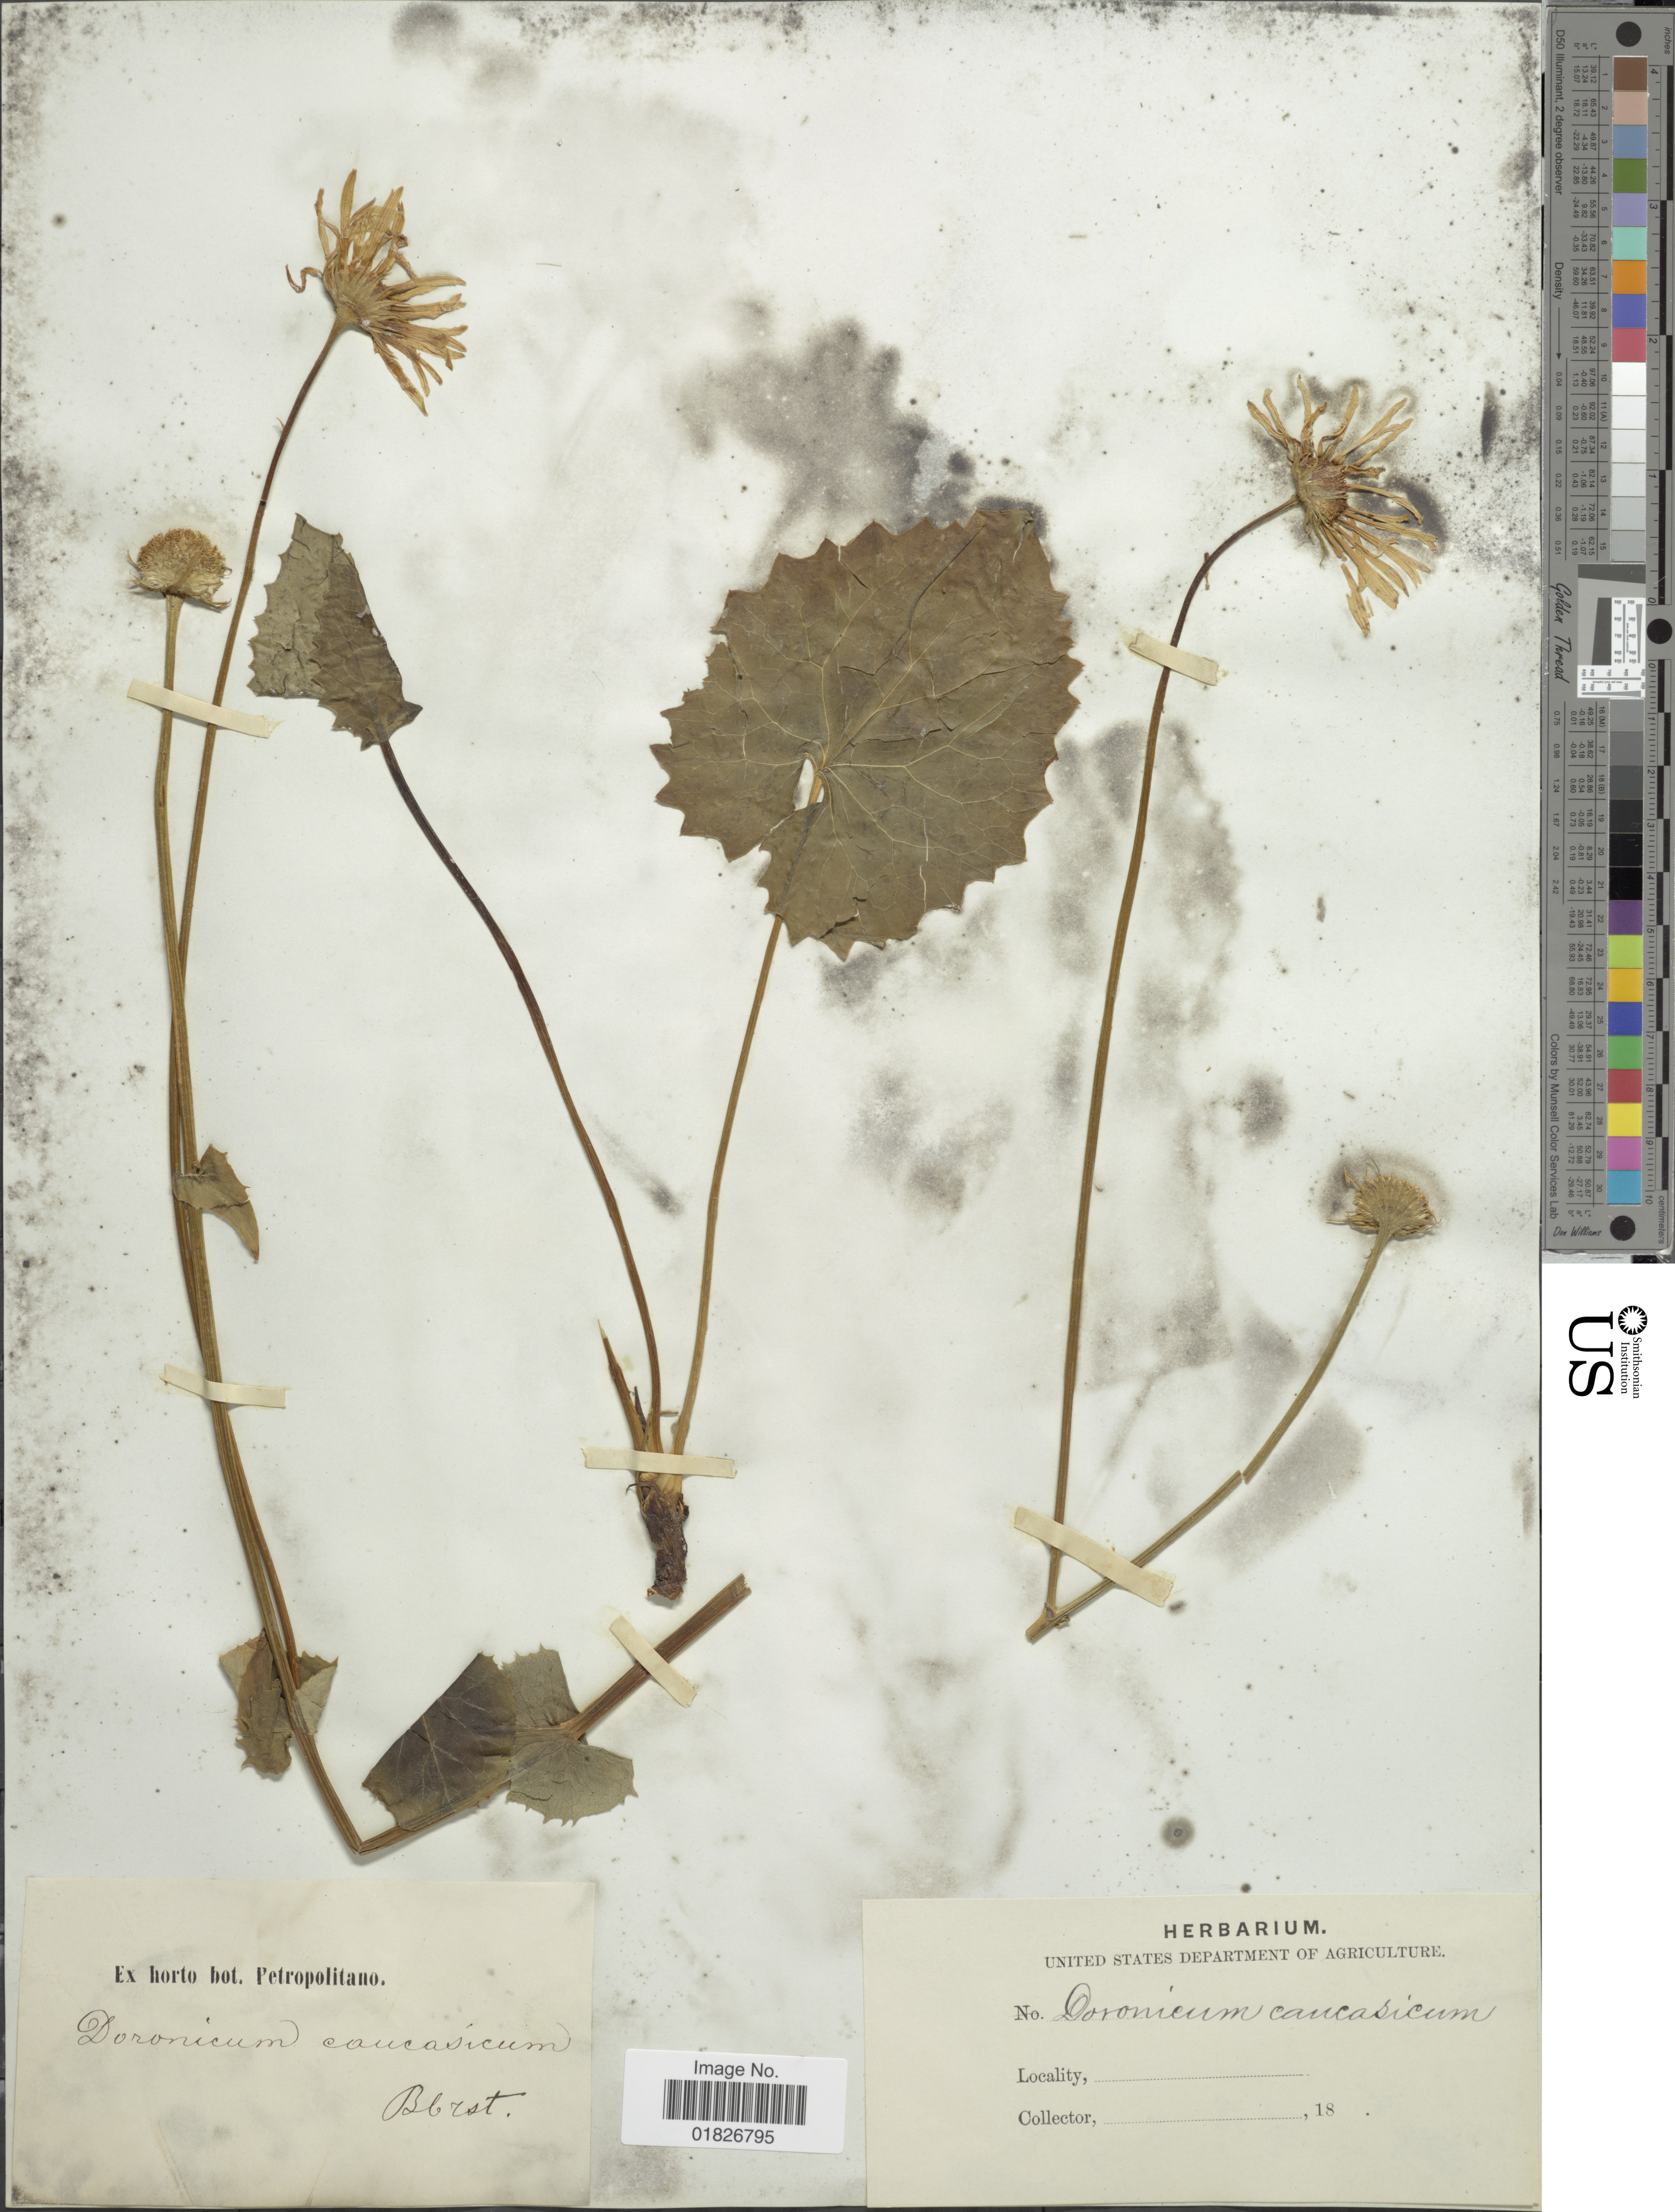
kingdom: Plantae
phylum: Tracheophyta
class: Magnoliopsida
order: Asterales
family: Asteraceae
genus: Doronicum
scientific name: Doronicum orientale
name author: Hoffm.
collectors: ex Horto Bot. Petropolitano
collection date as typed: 18